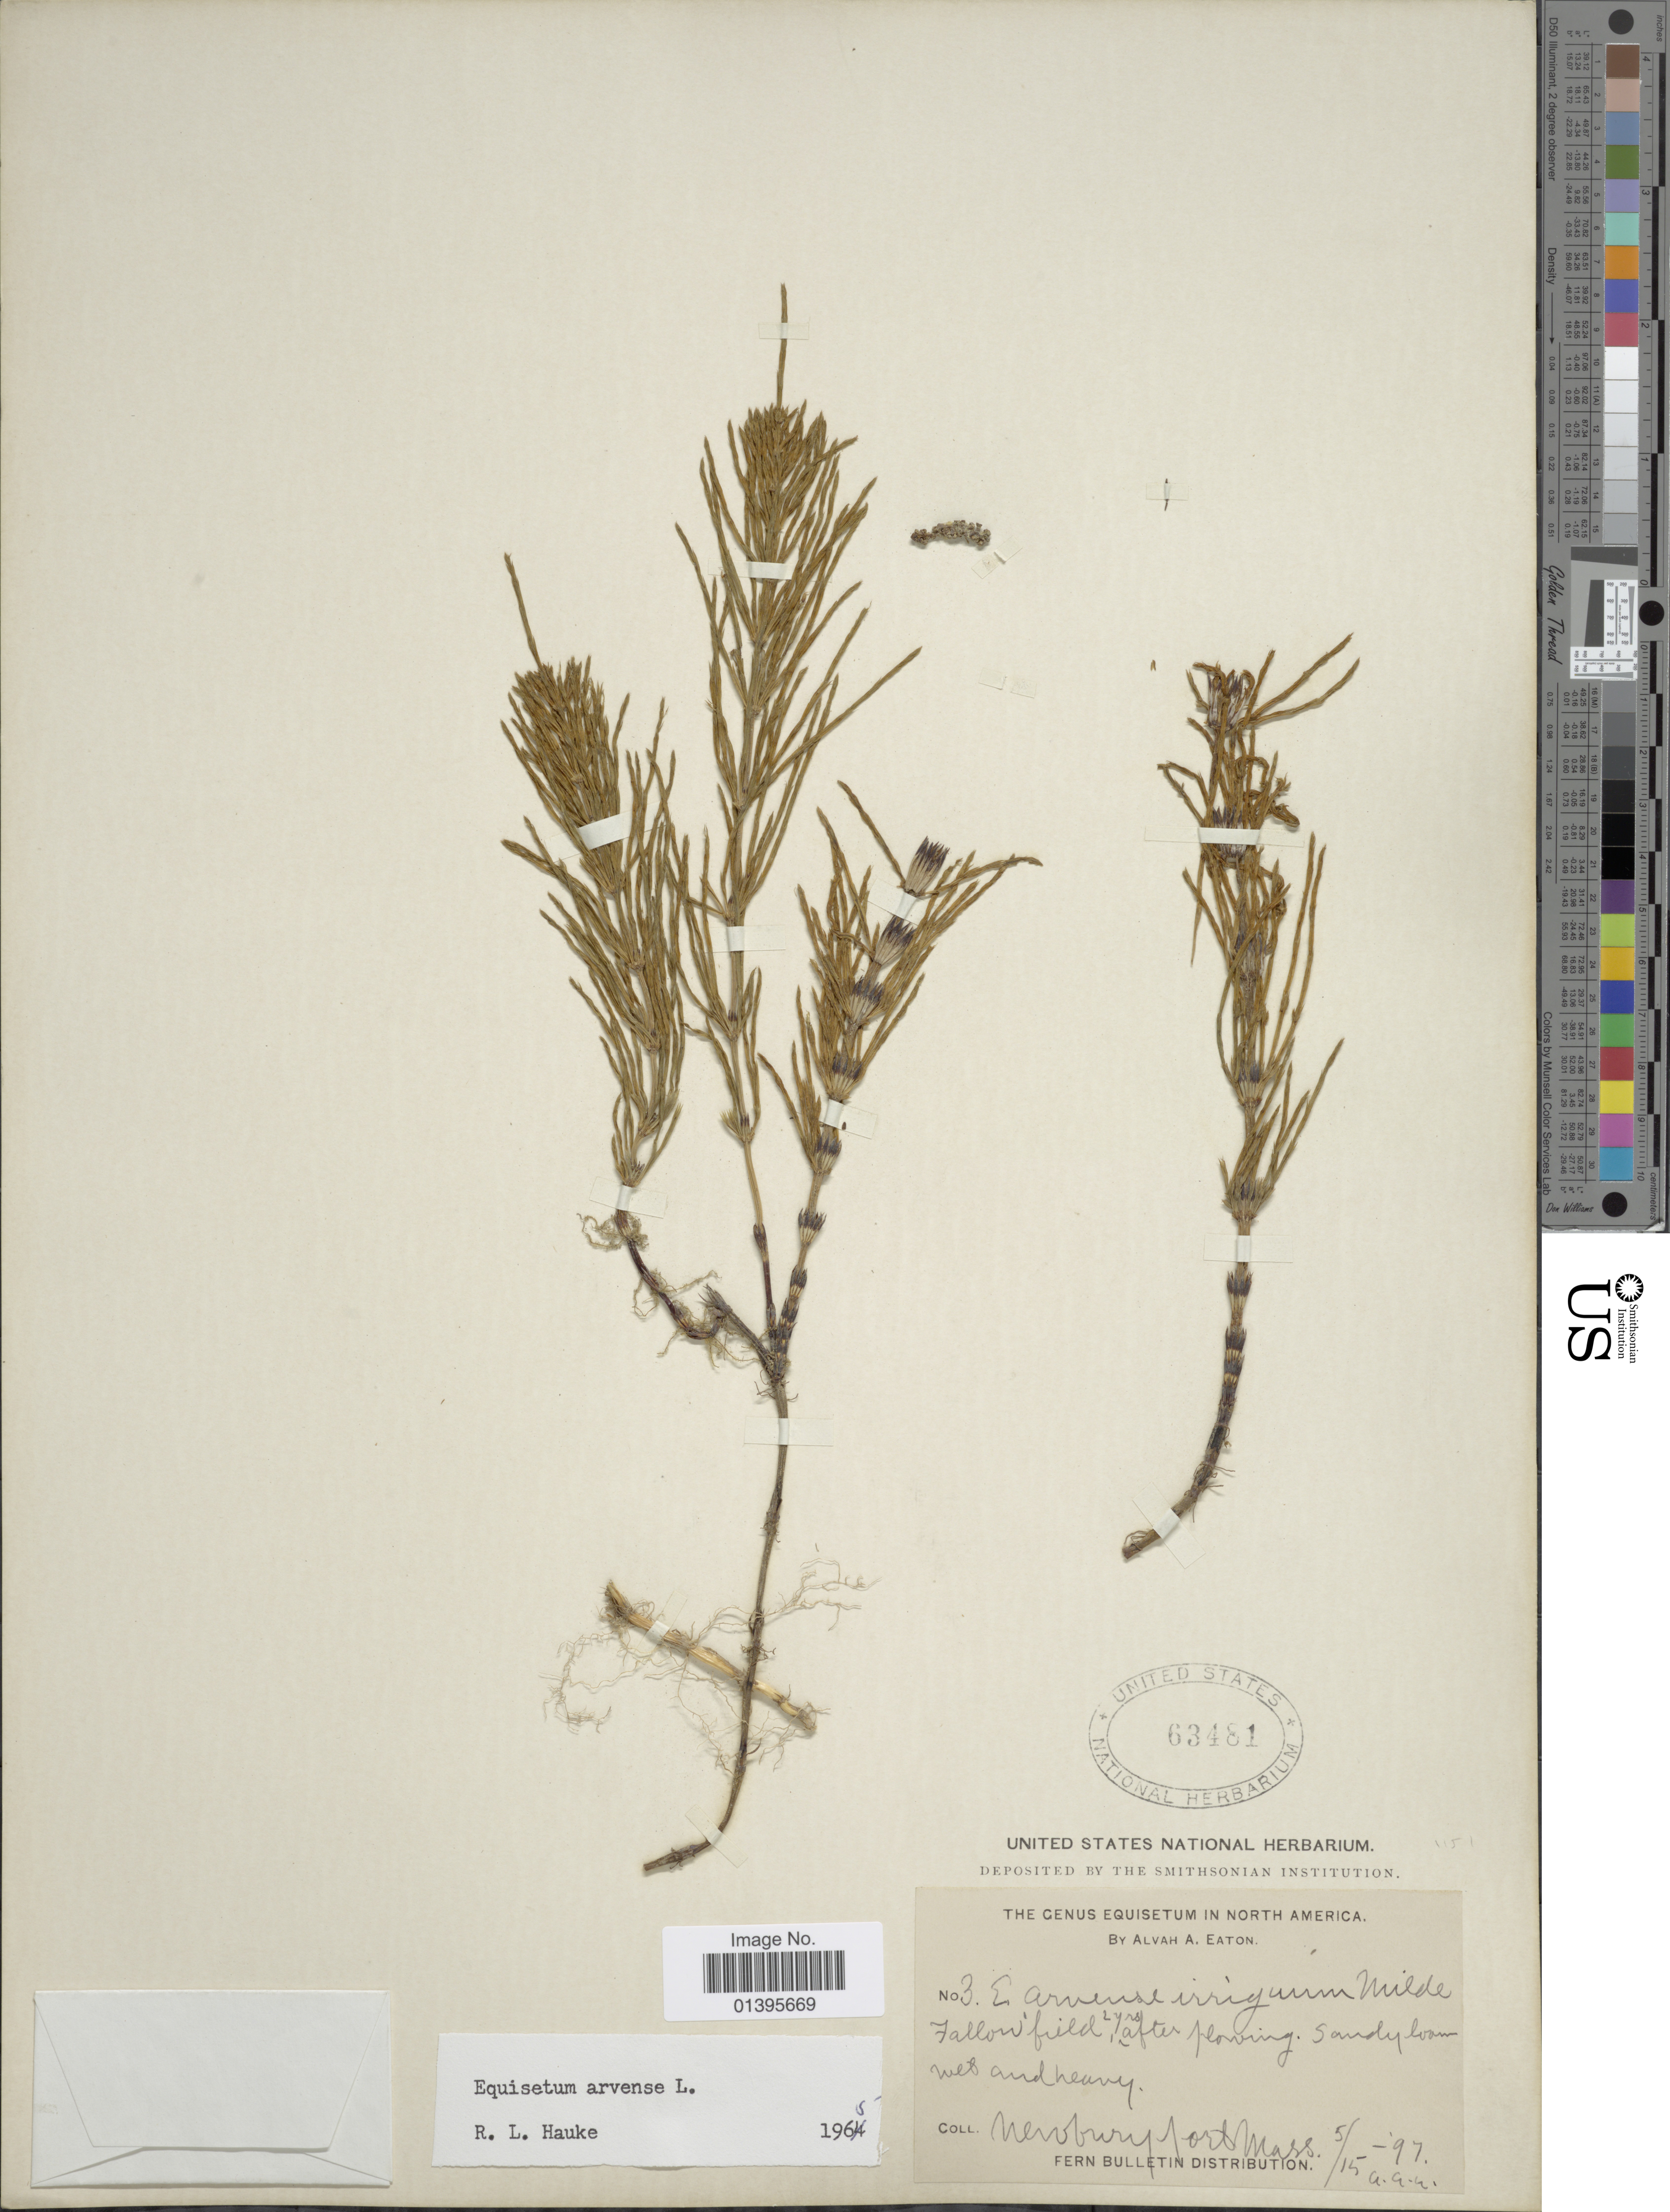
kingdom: Plantae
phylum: Tracheophyta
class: Polypodiopsida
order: Equisetales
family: Equisetaceae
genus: Equisetum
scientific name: Equisetum arvense var. irriguum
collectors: A. A. Eaton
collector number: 3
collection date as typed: Transcribed d/m/y: 15/5/97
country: United States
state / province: Massachusetts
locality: Newbury Fort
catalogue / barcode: US 63481